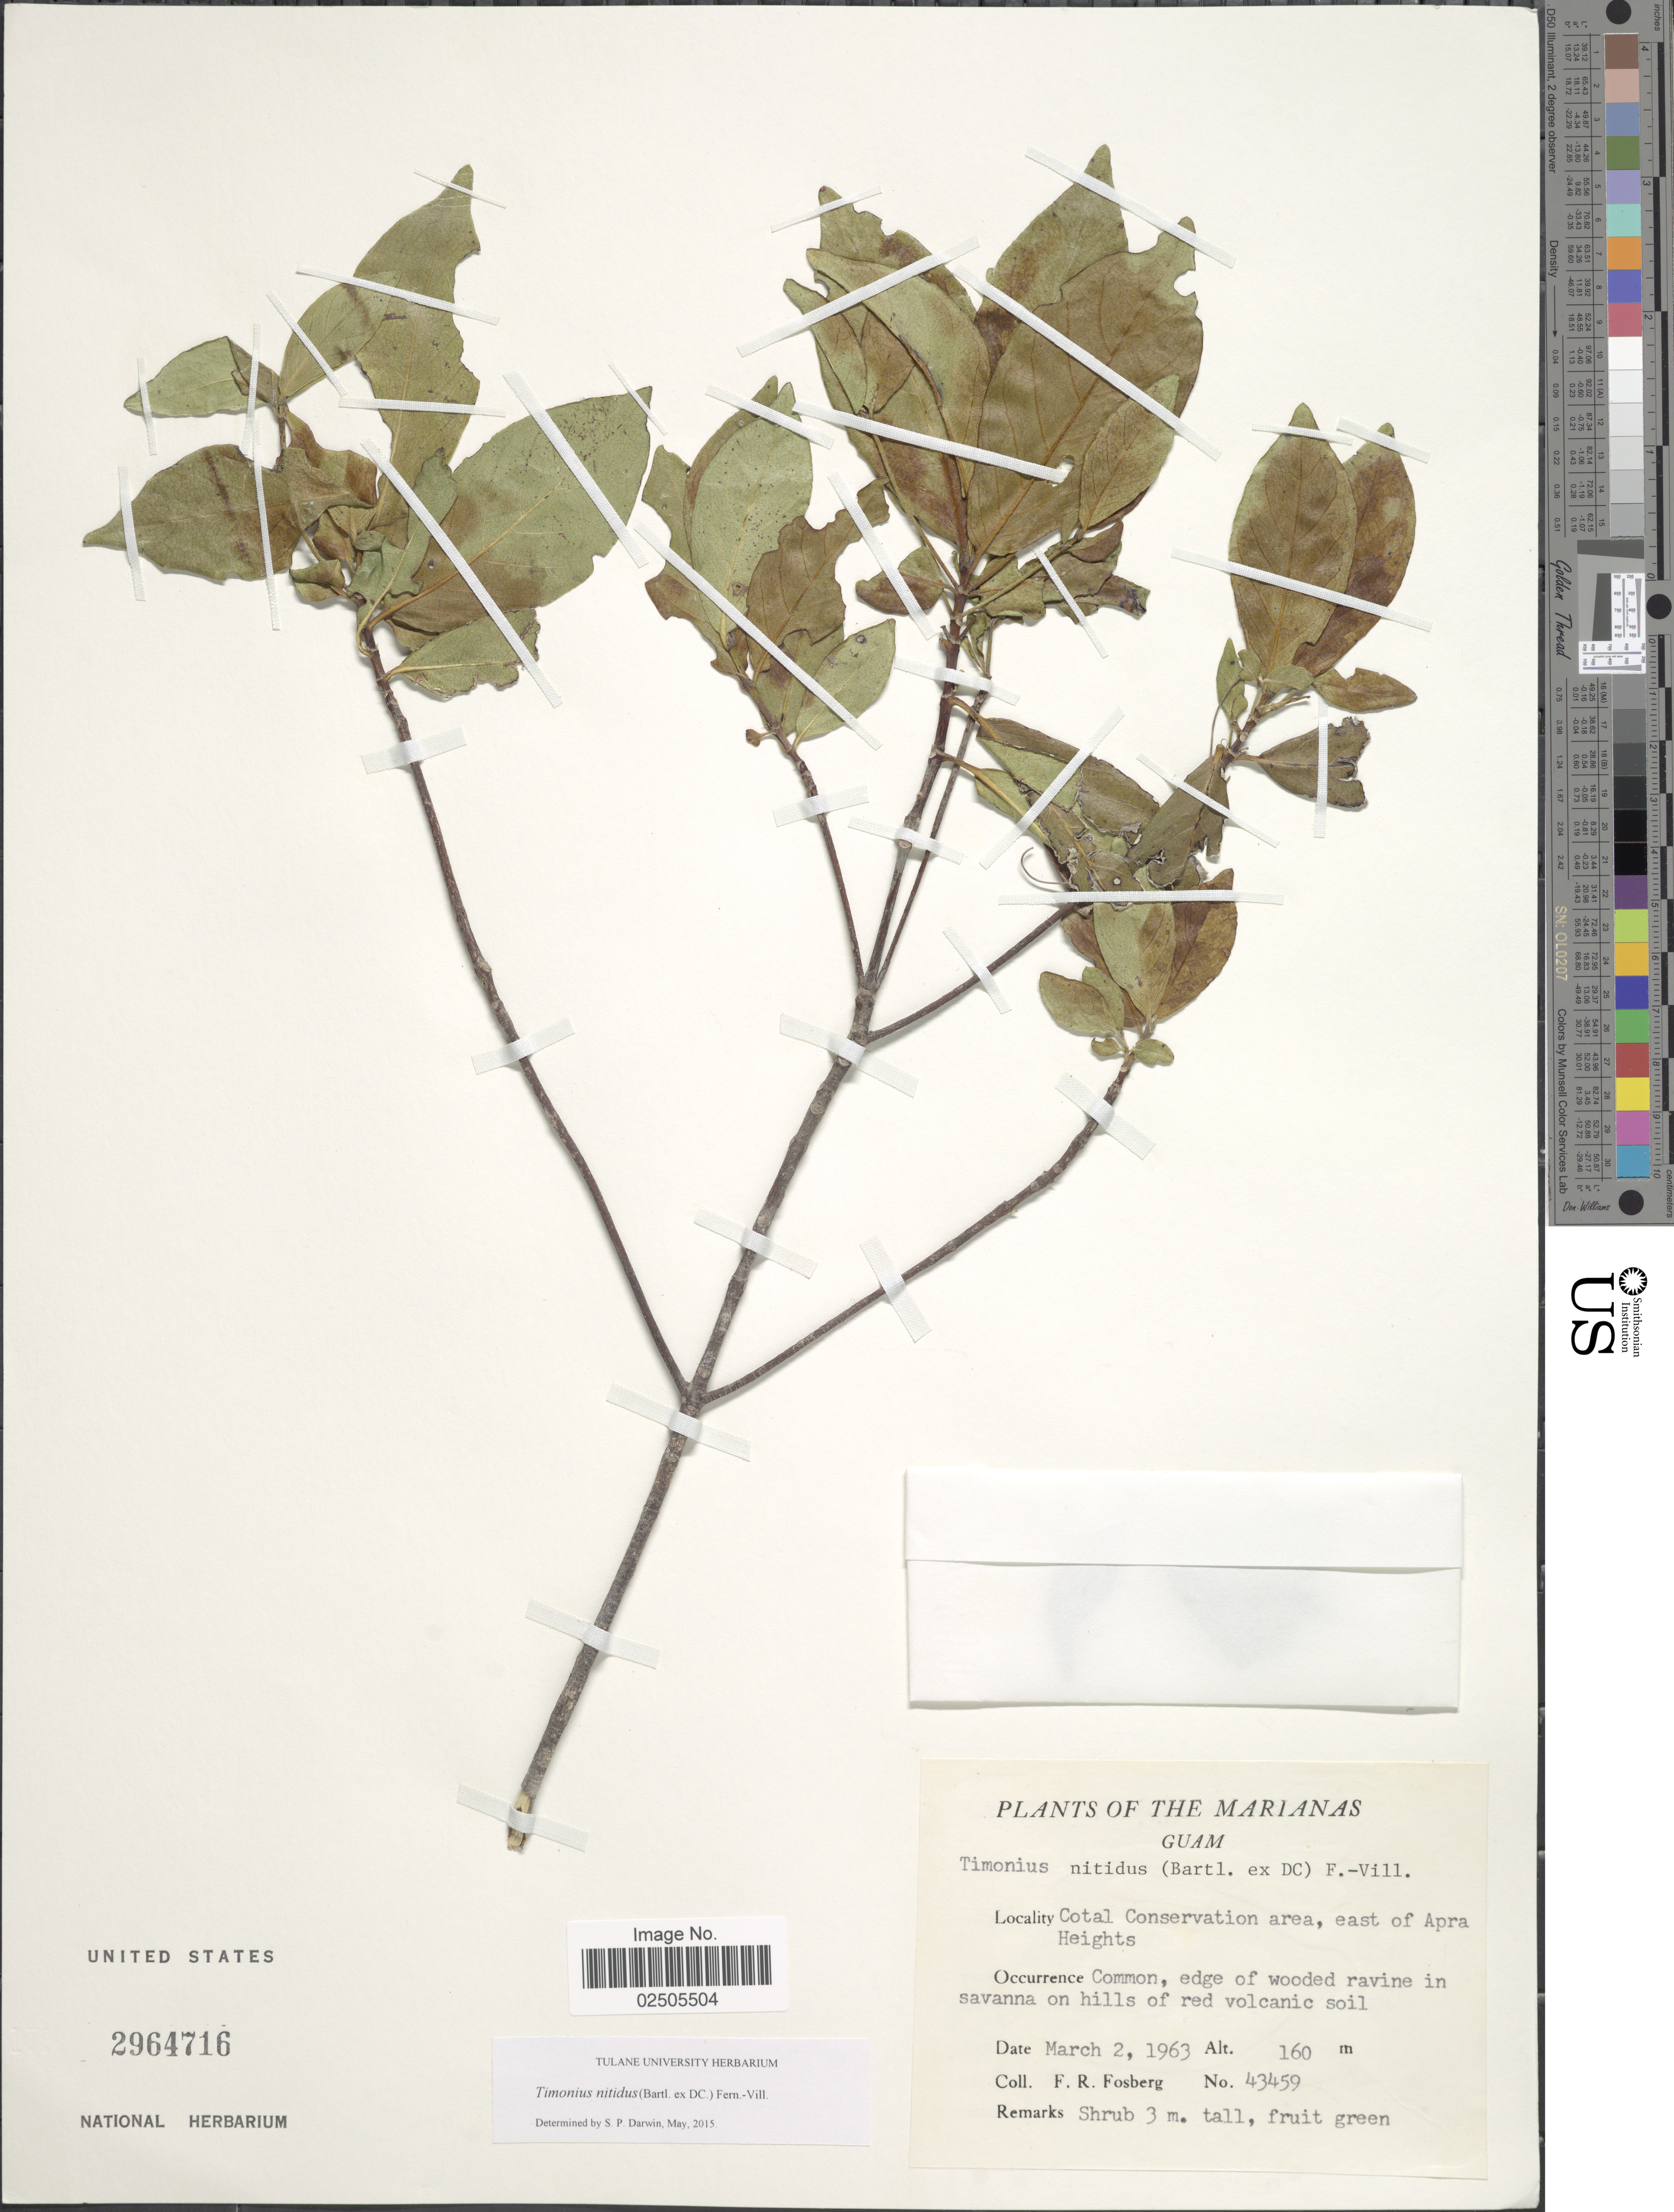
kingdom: Plantae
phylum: Tracheophyta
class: Magnoliopsida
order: Gentianales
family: Rubiaceae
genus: Timonius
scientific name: Timonius nitidus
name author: (Bartl. ex DC.) Fern.-Vill.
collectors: F. R. Fosberg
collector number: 43459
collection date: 1963-03-02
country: Guam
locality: The Marianas, Cotal Conservation area, east of Apra Heights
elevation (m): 160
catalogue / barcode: US 2964716